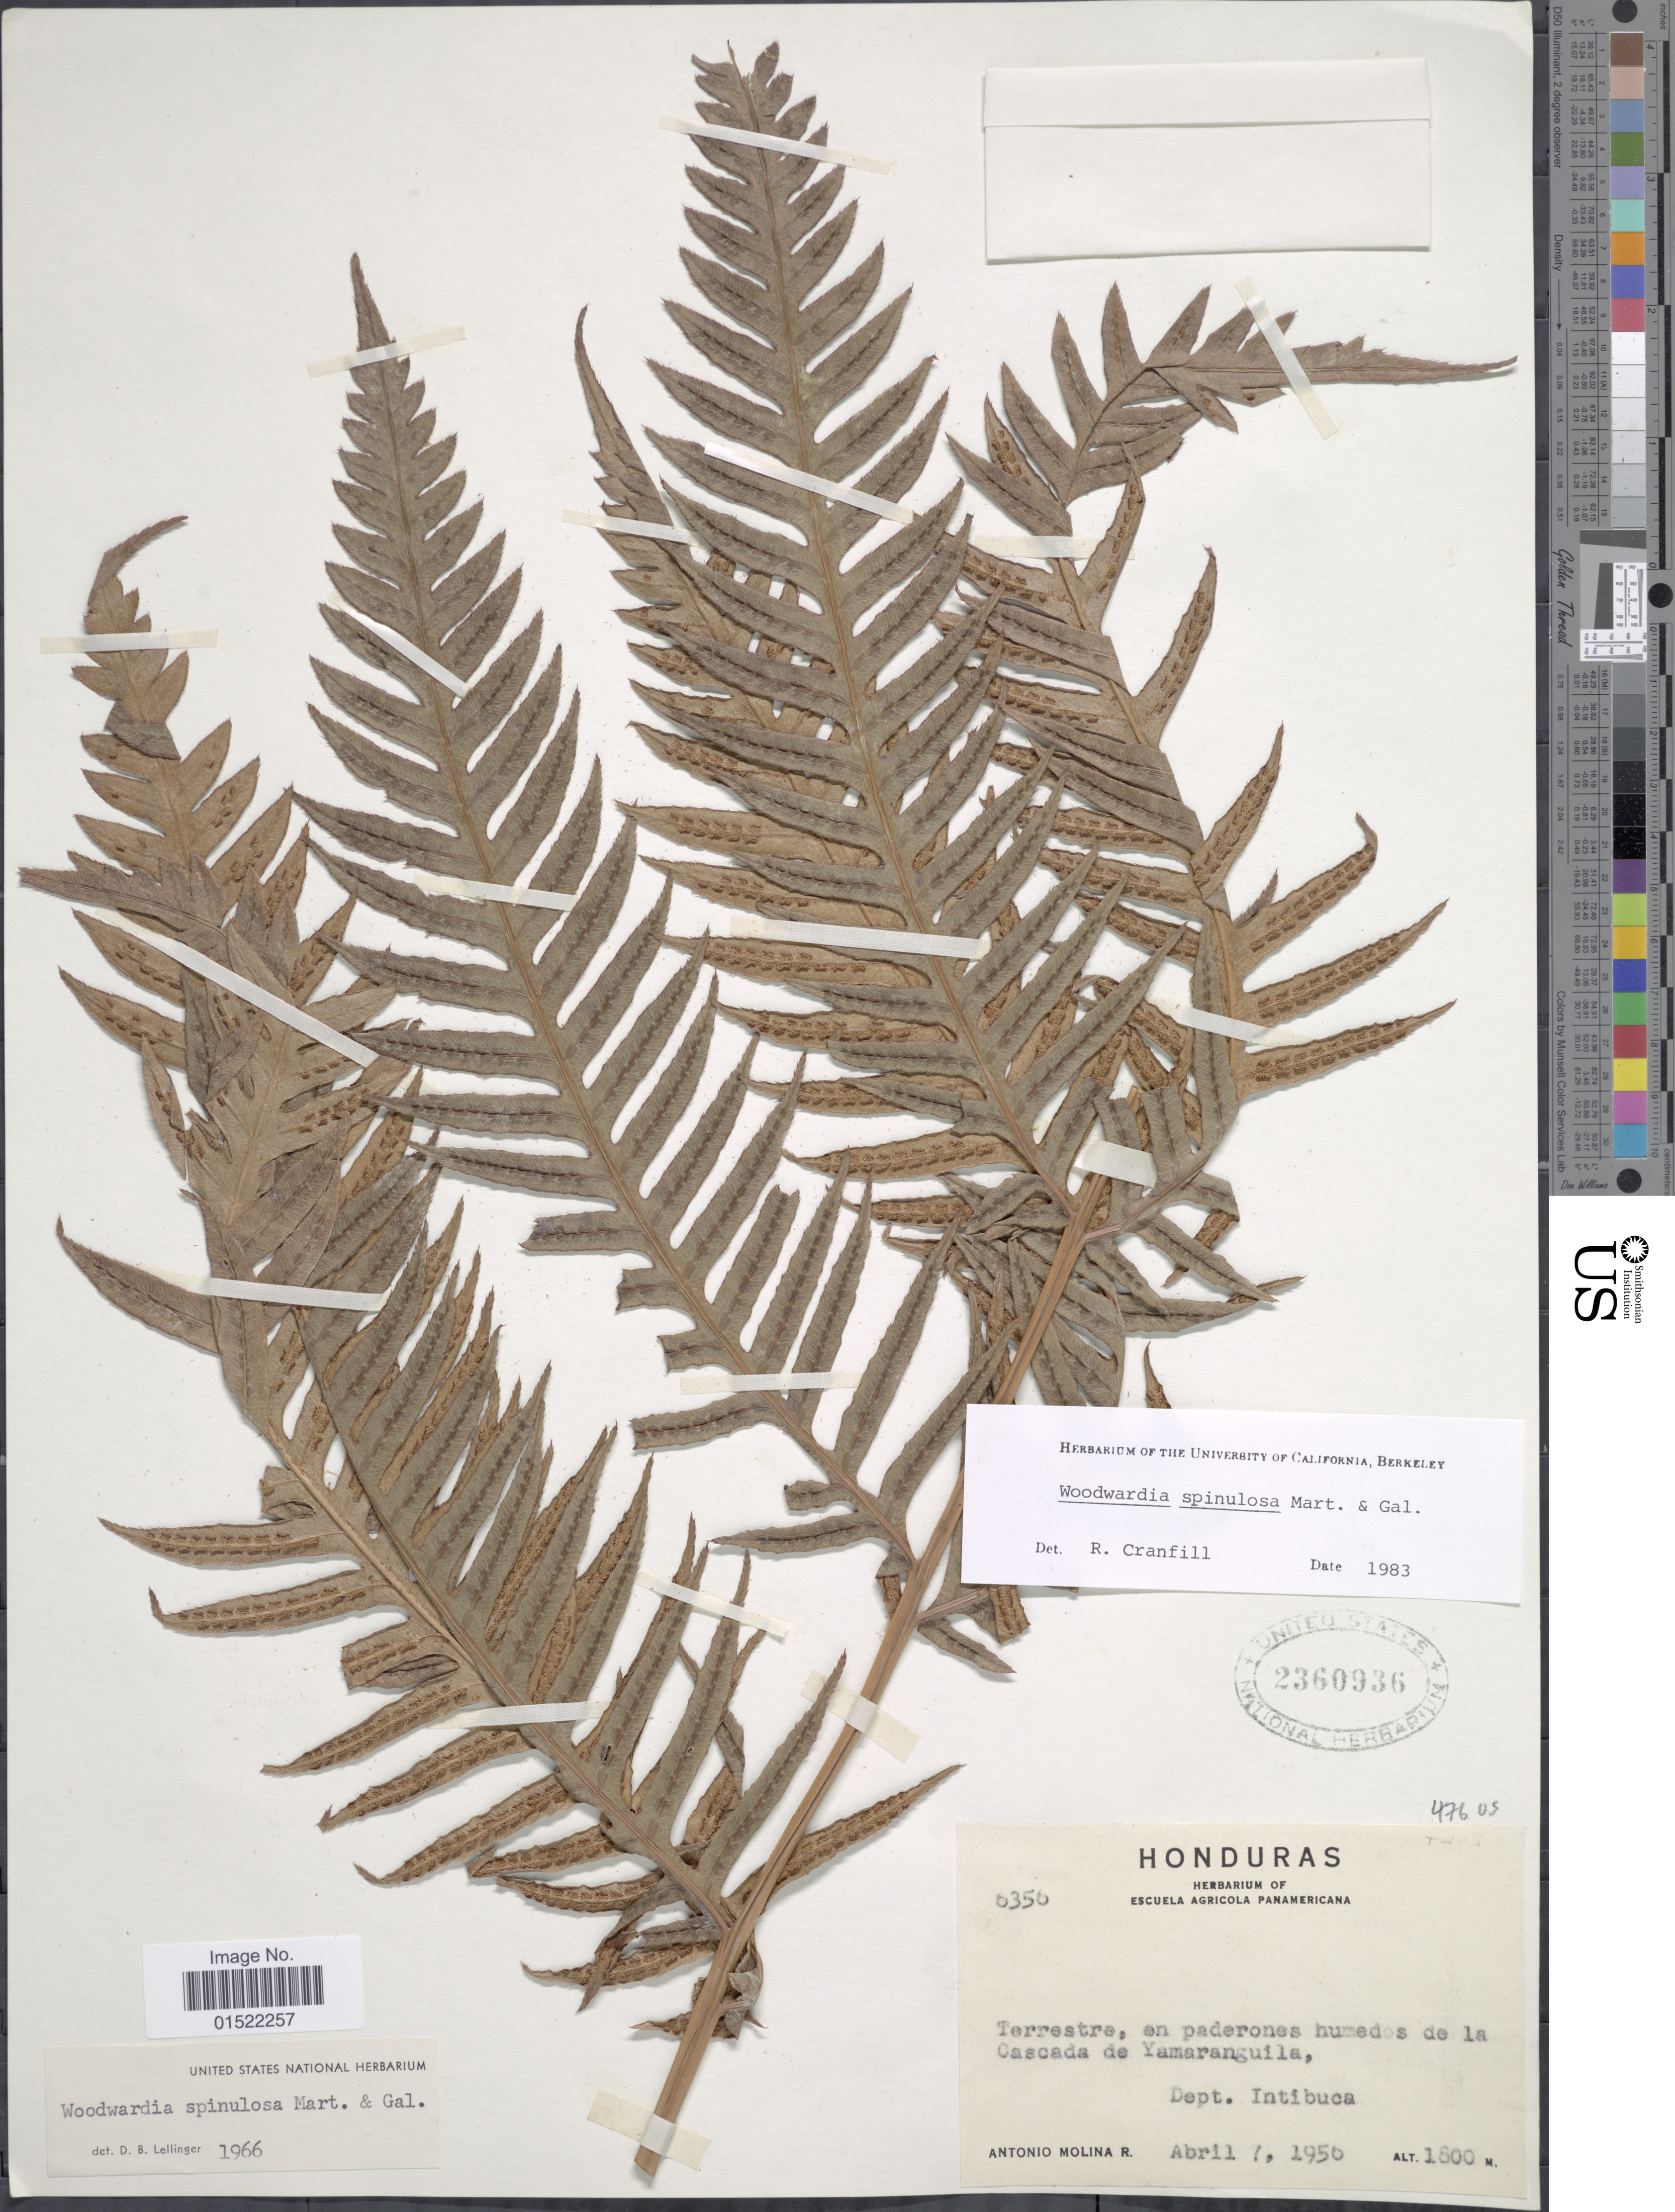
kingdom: Plantae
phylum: Tracheophyta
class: Polypodiopsida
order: Polypodiales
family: Blechnaceae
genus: Woodwardia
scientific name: Woodwardia spinulosa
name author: M. Martens & Galeotti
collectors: A. Molina R.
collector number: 6356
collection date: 1950-04-07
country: Honduras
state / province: Intibuca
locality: Terrestre, en paderones humedos de La Cascada de Yamaranguila, Dept. Intibuca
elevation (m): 1800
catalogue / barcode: US 2360936